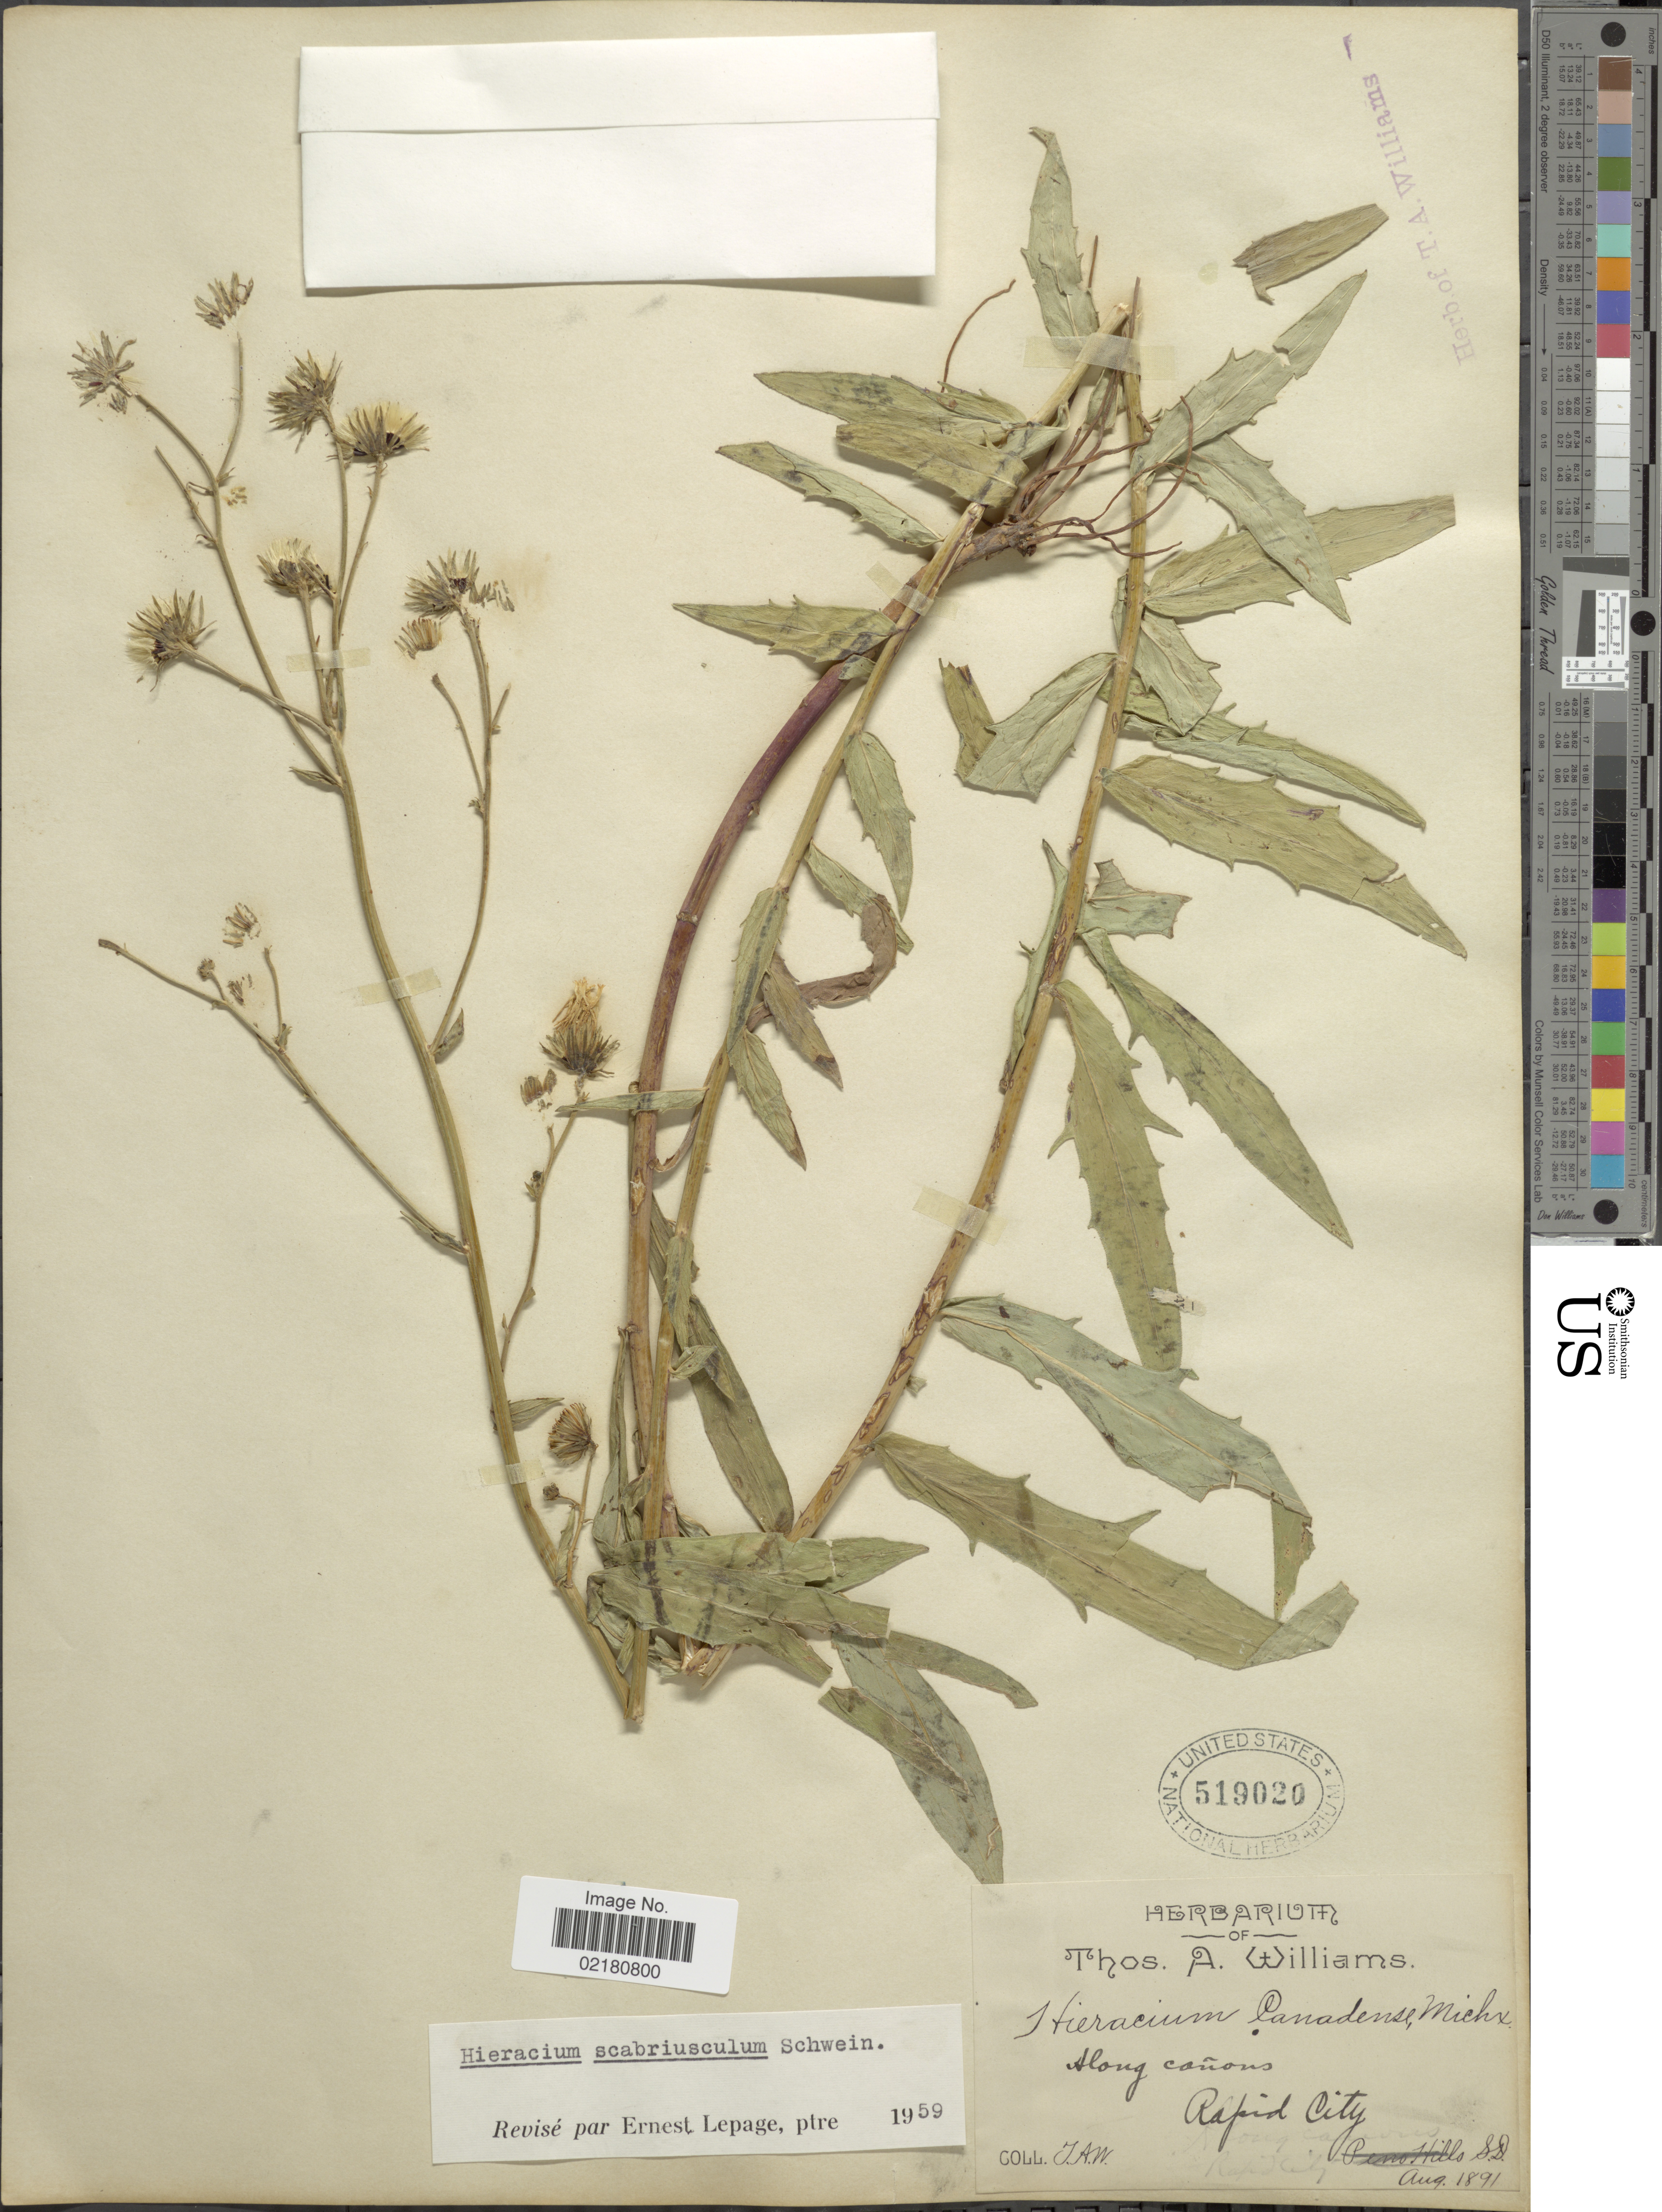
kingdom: Plantae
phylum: Tracheophyta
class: Magnoliopsida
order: Asterales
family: Asteraceae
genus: Hieracium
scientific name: Hieracium umbellatum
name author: L.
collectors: T. A. Williams (herbarium)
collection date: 1891-08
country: United States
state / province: South Dakota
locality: Rapid City, Along Canons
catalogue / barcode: US 519020